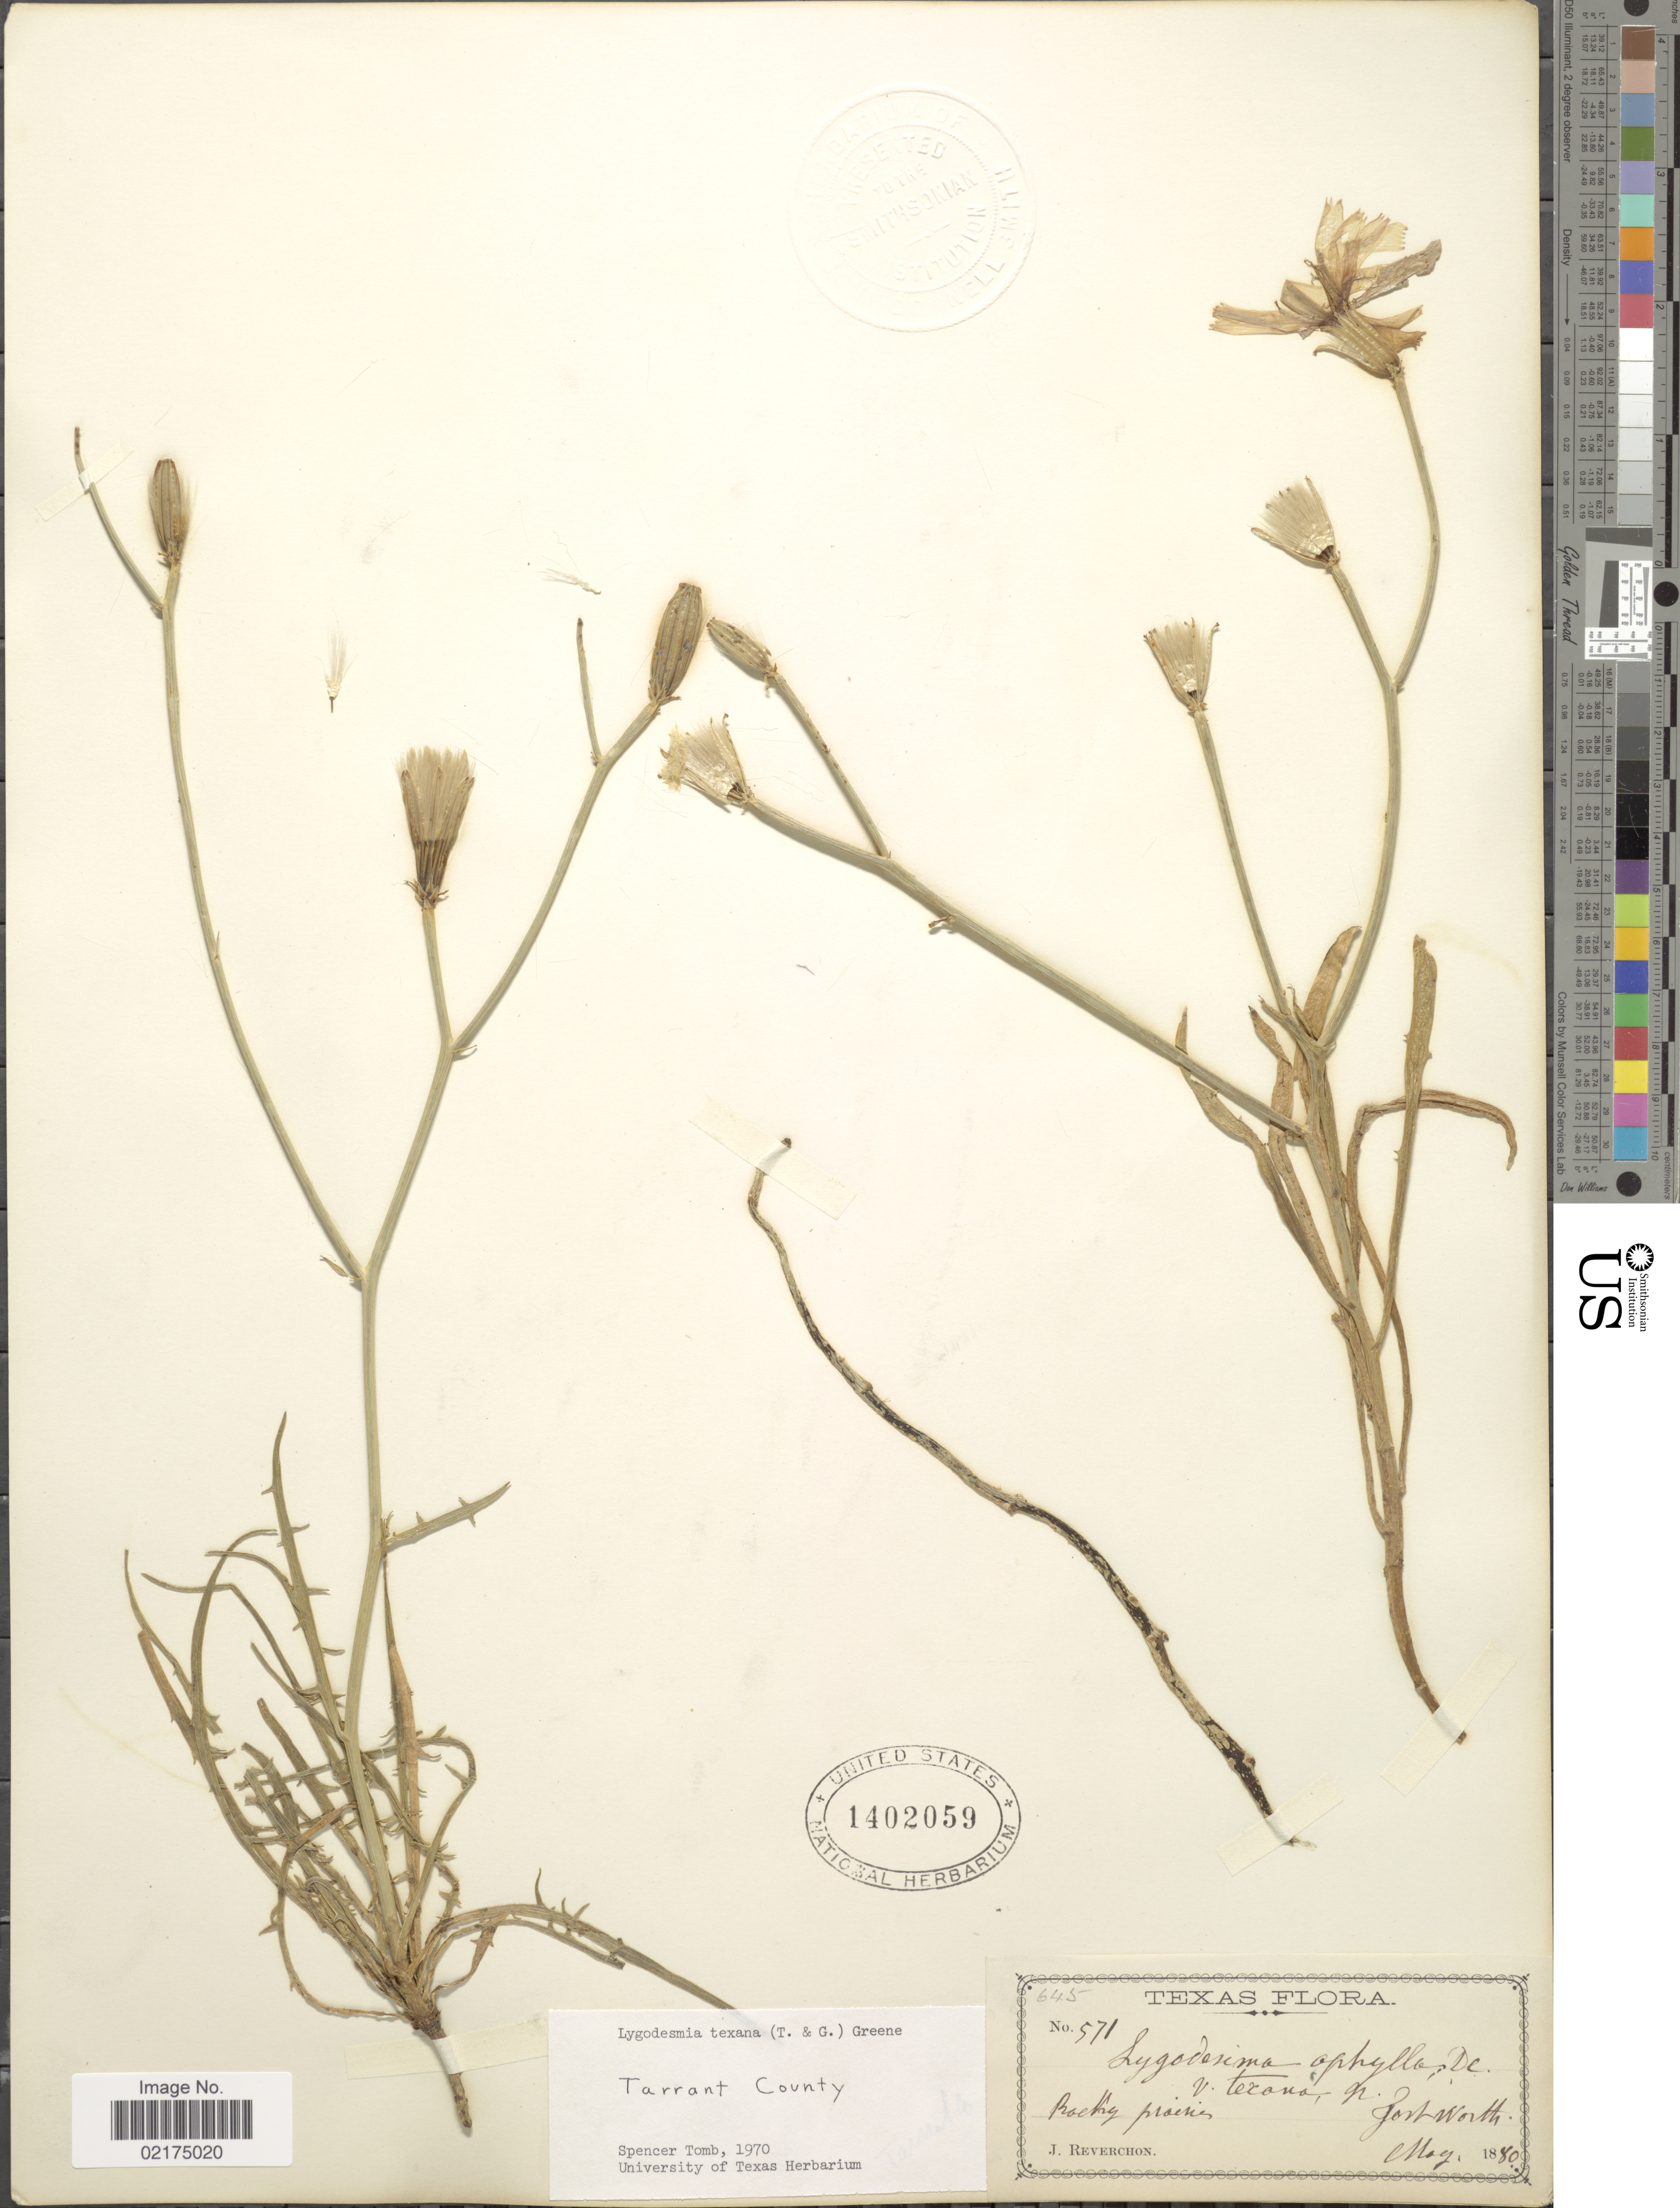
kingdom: Plantae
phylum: Tracheophyta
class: Magnoliopsida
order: Asterales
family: Asteraceae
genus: Lygodesmia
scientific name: Lygodesmia texana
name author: (Torr. & A. Gray) Greene ex Small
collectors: J. Reverchon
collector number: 571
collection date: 1880-05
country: United States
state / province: Texas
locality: Fort Worth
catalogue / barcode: US 1402059